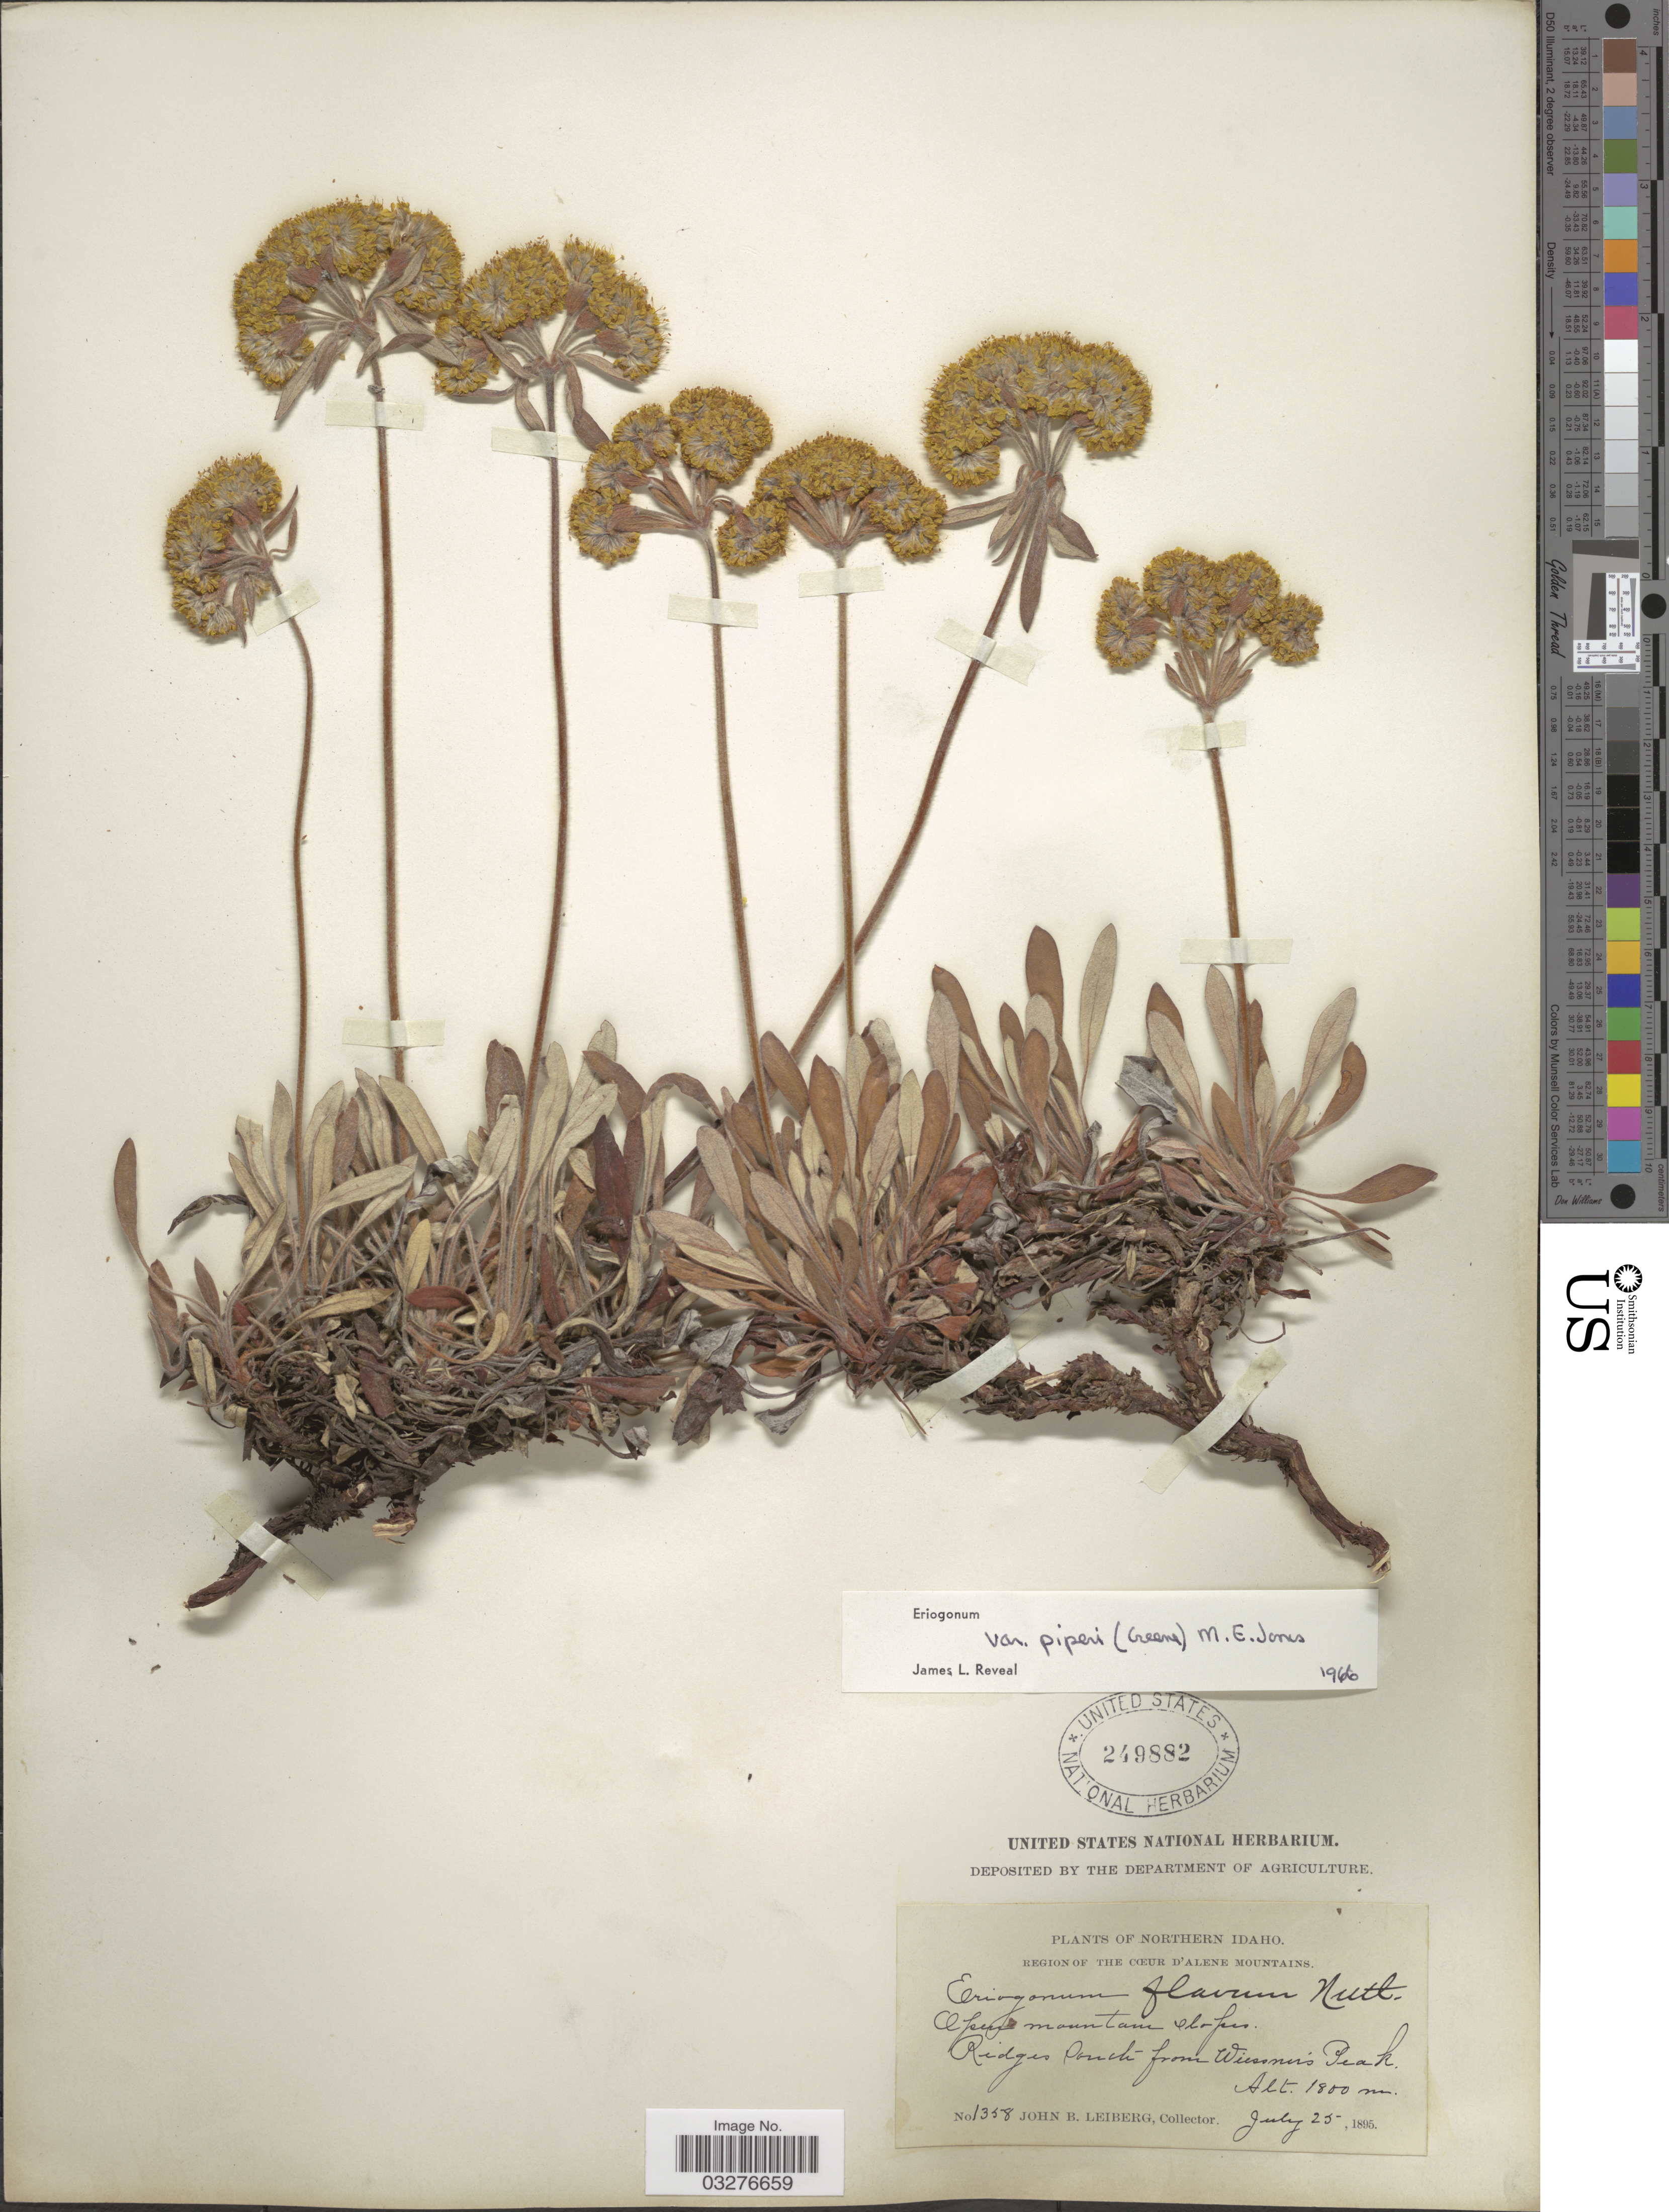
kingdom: Plantae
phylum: Tracheophyta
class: Magnoliopsida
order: Caryophyllales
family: Polygonaceae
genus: Eriogonum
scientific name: Eriogonum flavum var. piperi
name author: M.E. Jones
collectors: J. B. Leiberg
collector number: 1358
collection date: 1895-07-25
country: United States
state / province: Idaho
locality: Northern Idaho, Region of the Cœur d'Alene Mountains, Ridges south from Wiessner's Peak.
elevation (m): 1800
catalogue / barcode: US 249882